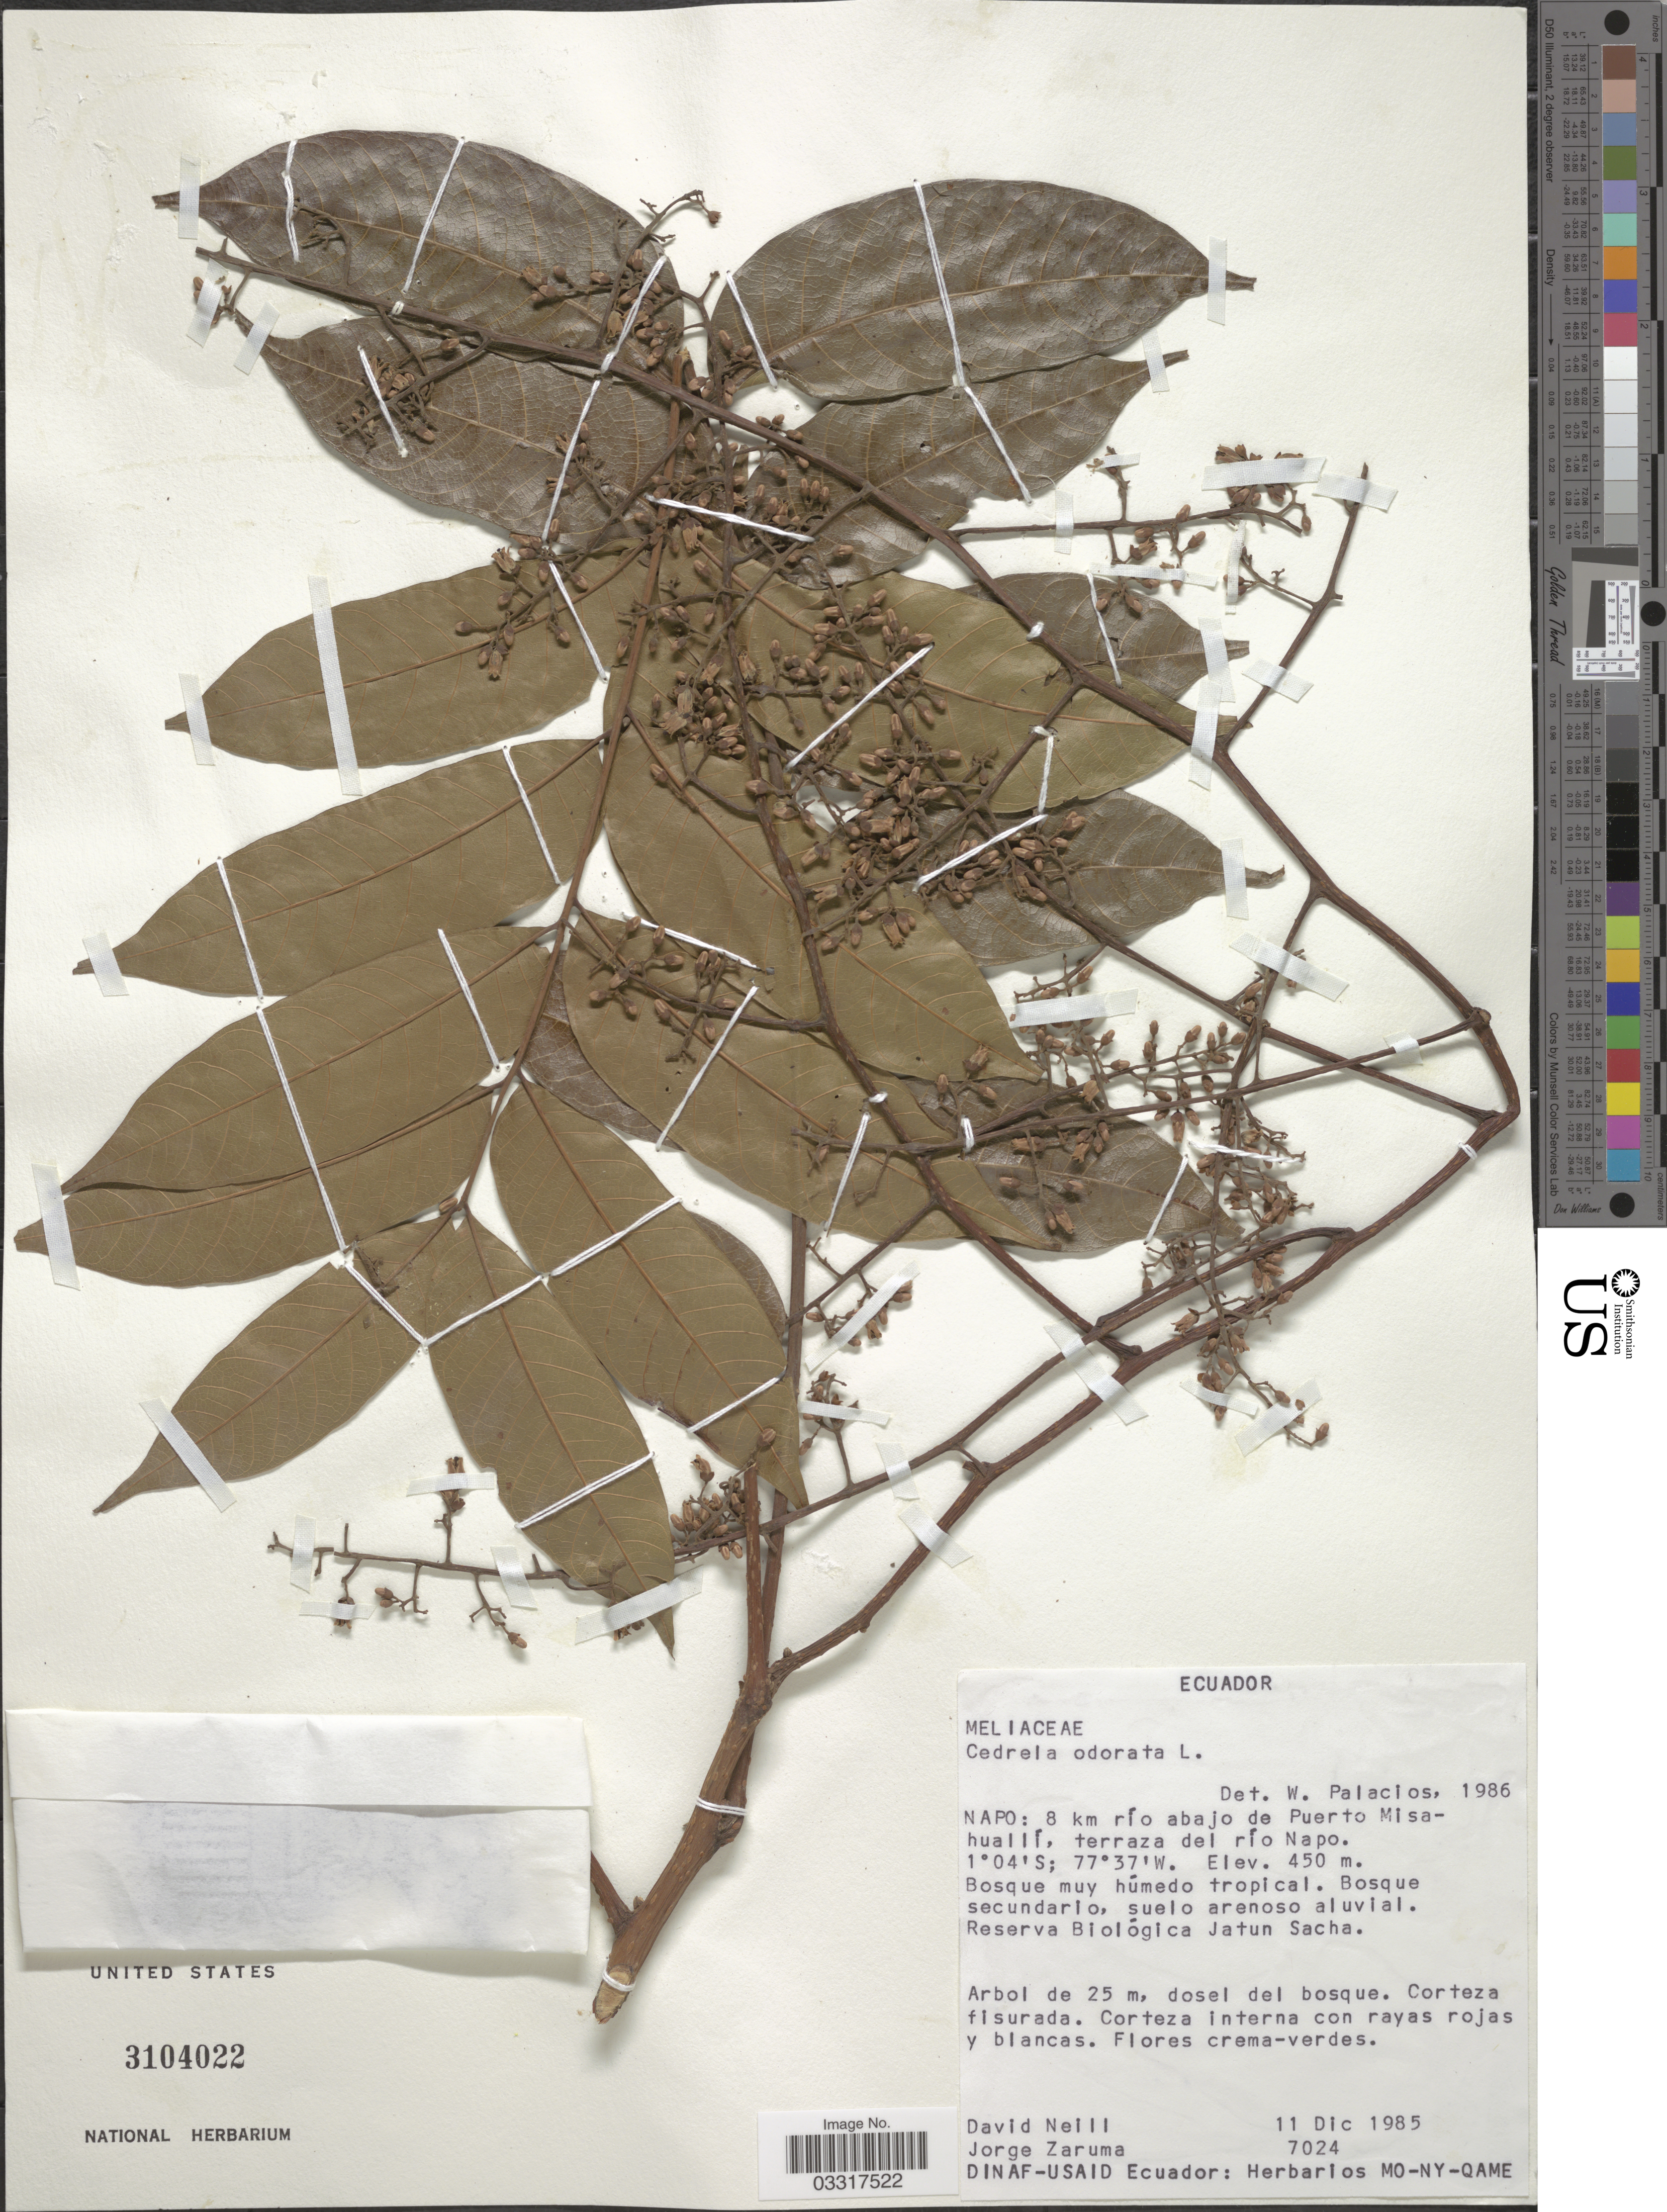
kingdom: Plantae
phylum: Tracheophyta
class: Magnoliopsida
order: Sapindales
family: Meliaceae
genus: Cedrela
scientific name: Cedrela odorata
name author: L.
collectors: D. Neill & J. Zaruma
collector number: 7024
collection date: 1985-12-11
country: Ecuador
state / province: Napo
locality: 8 km río abajo de Puerto Misa-huallí, terraza del río Napo.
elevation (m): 450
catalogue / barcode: US 3104022